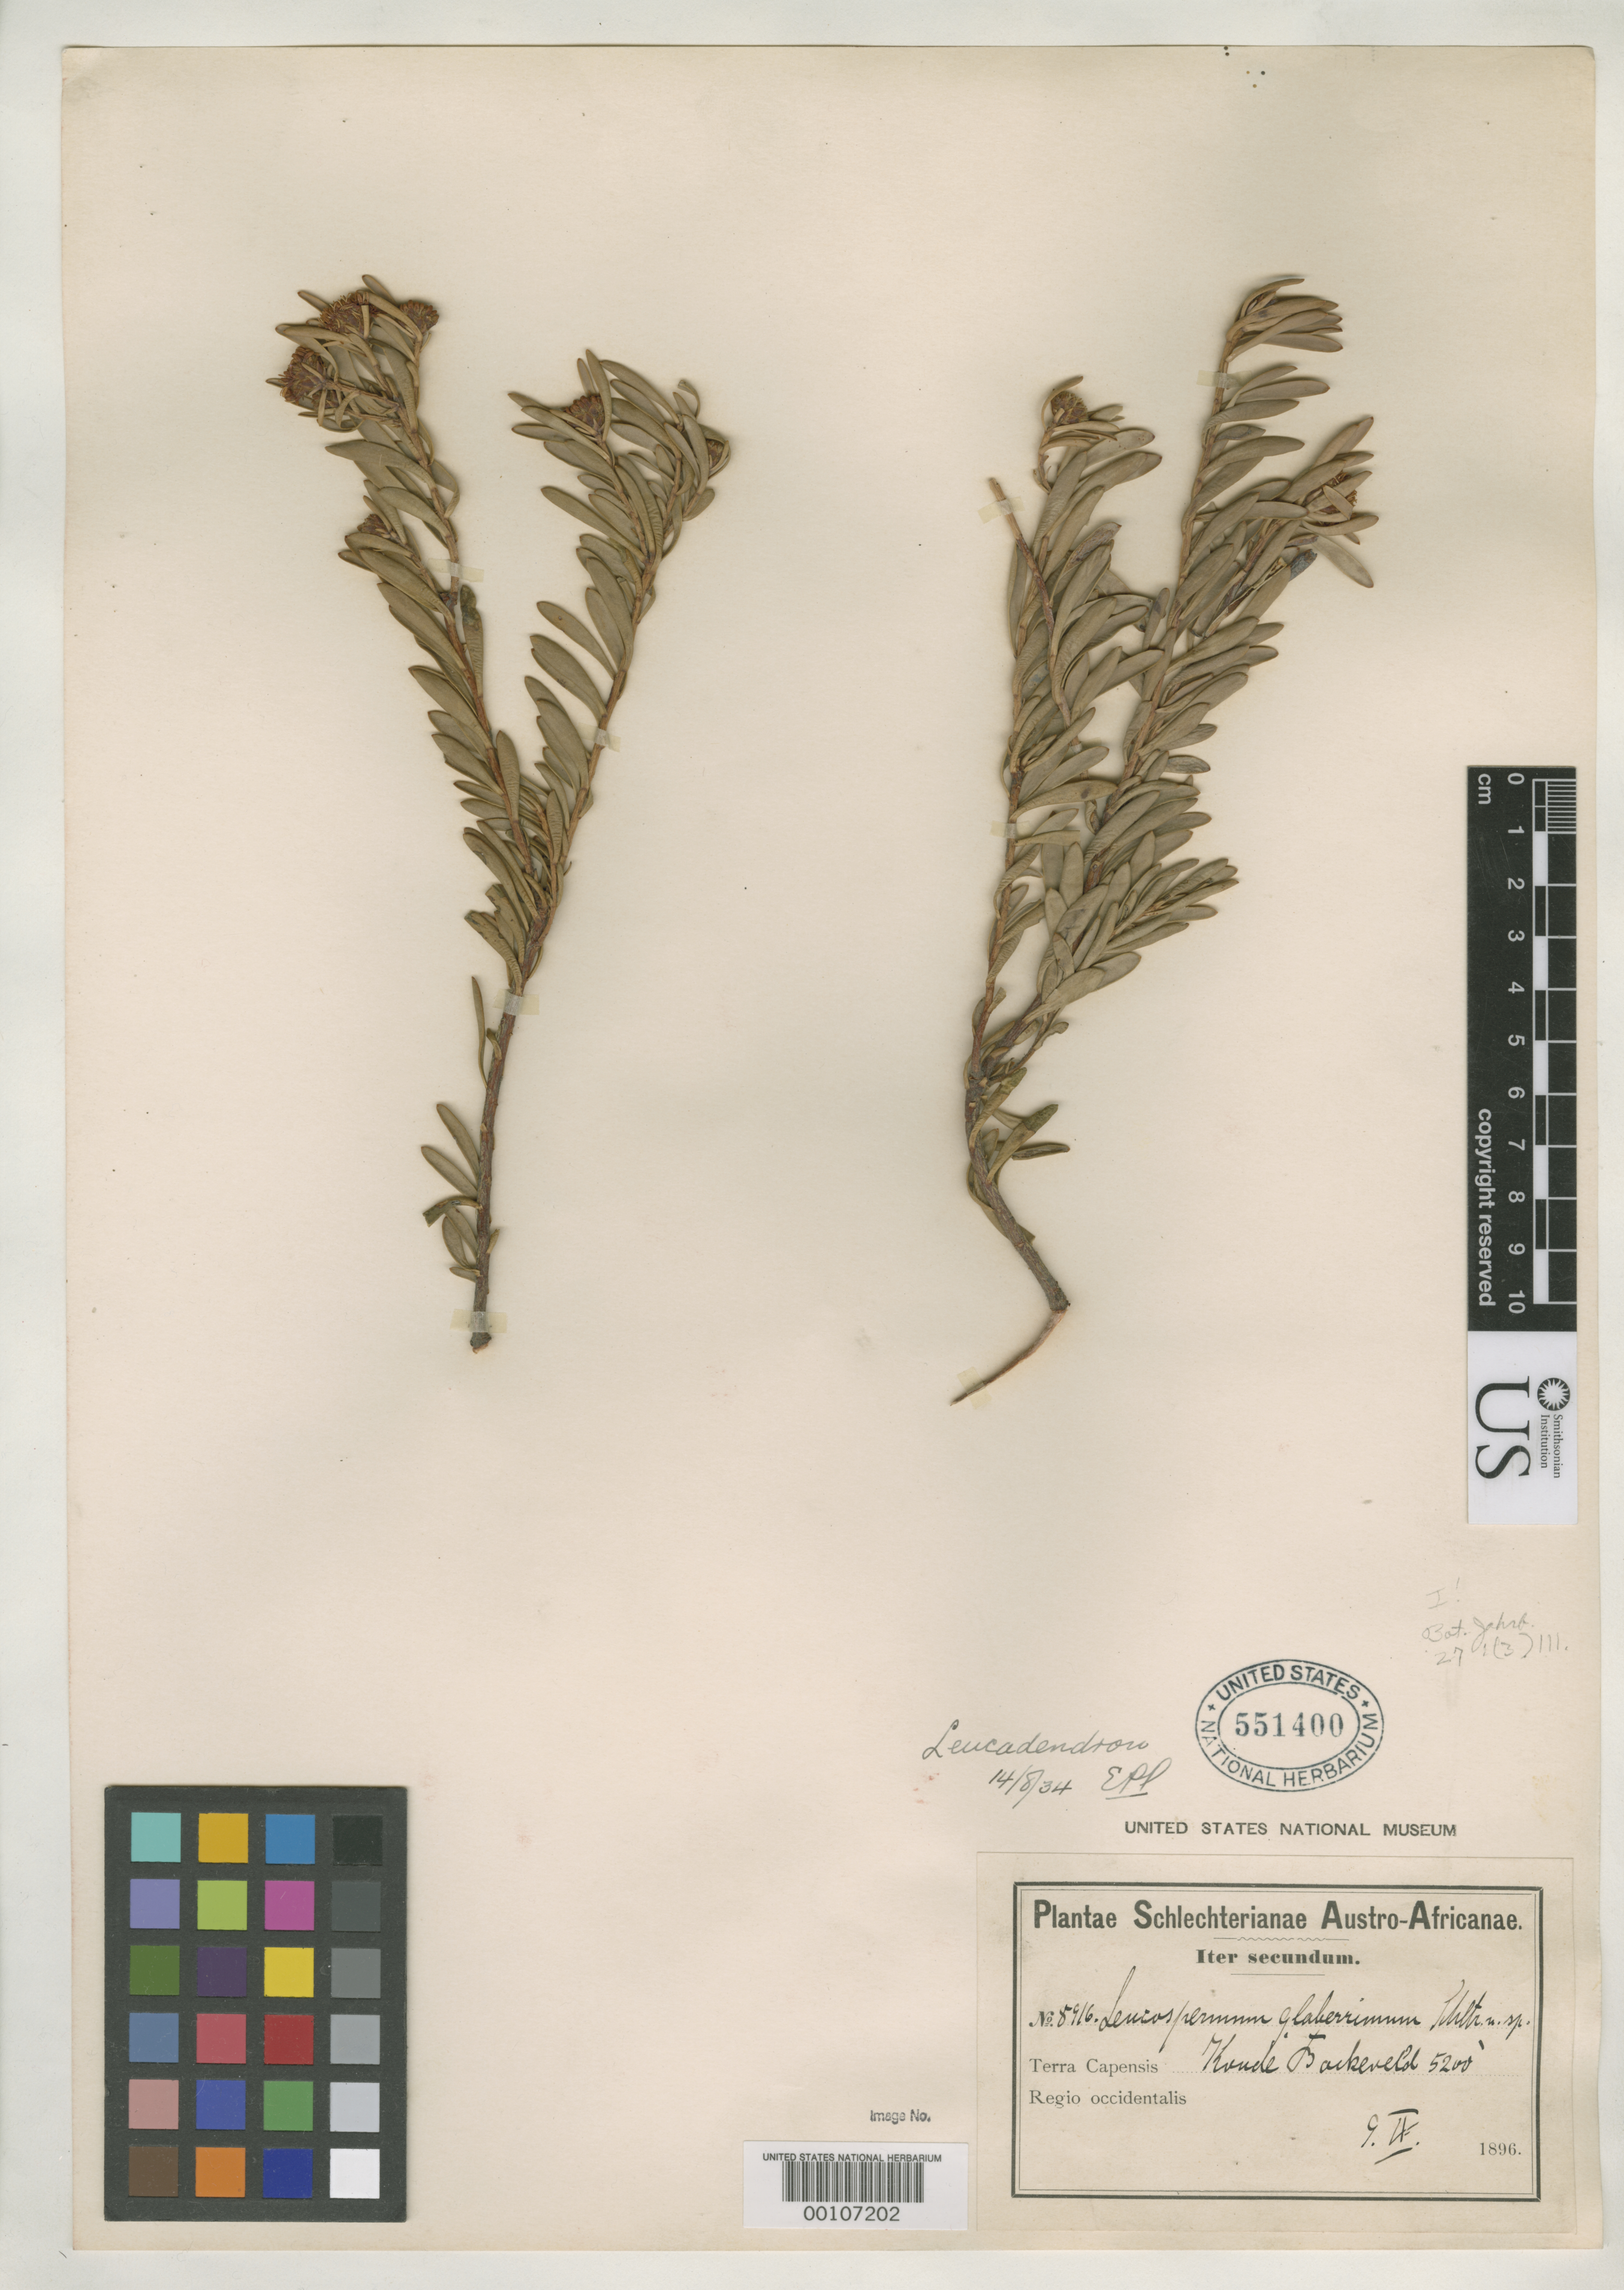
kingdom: Plantae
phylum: Tracheophyta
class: Magnoliopsida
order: Proteales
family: Proteaceae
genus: Leucospermum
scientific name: Leucospermum glaberrimum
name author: Schltr.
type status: Isotype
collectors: F. R. R. Schlechter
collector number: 8916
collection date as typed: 09 Sep 1896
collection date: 1896-09-09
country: South Africa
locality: Koude Bokkevelde.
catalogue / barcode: US 551400